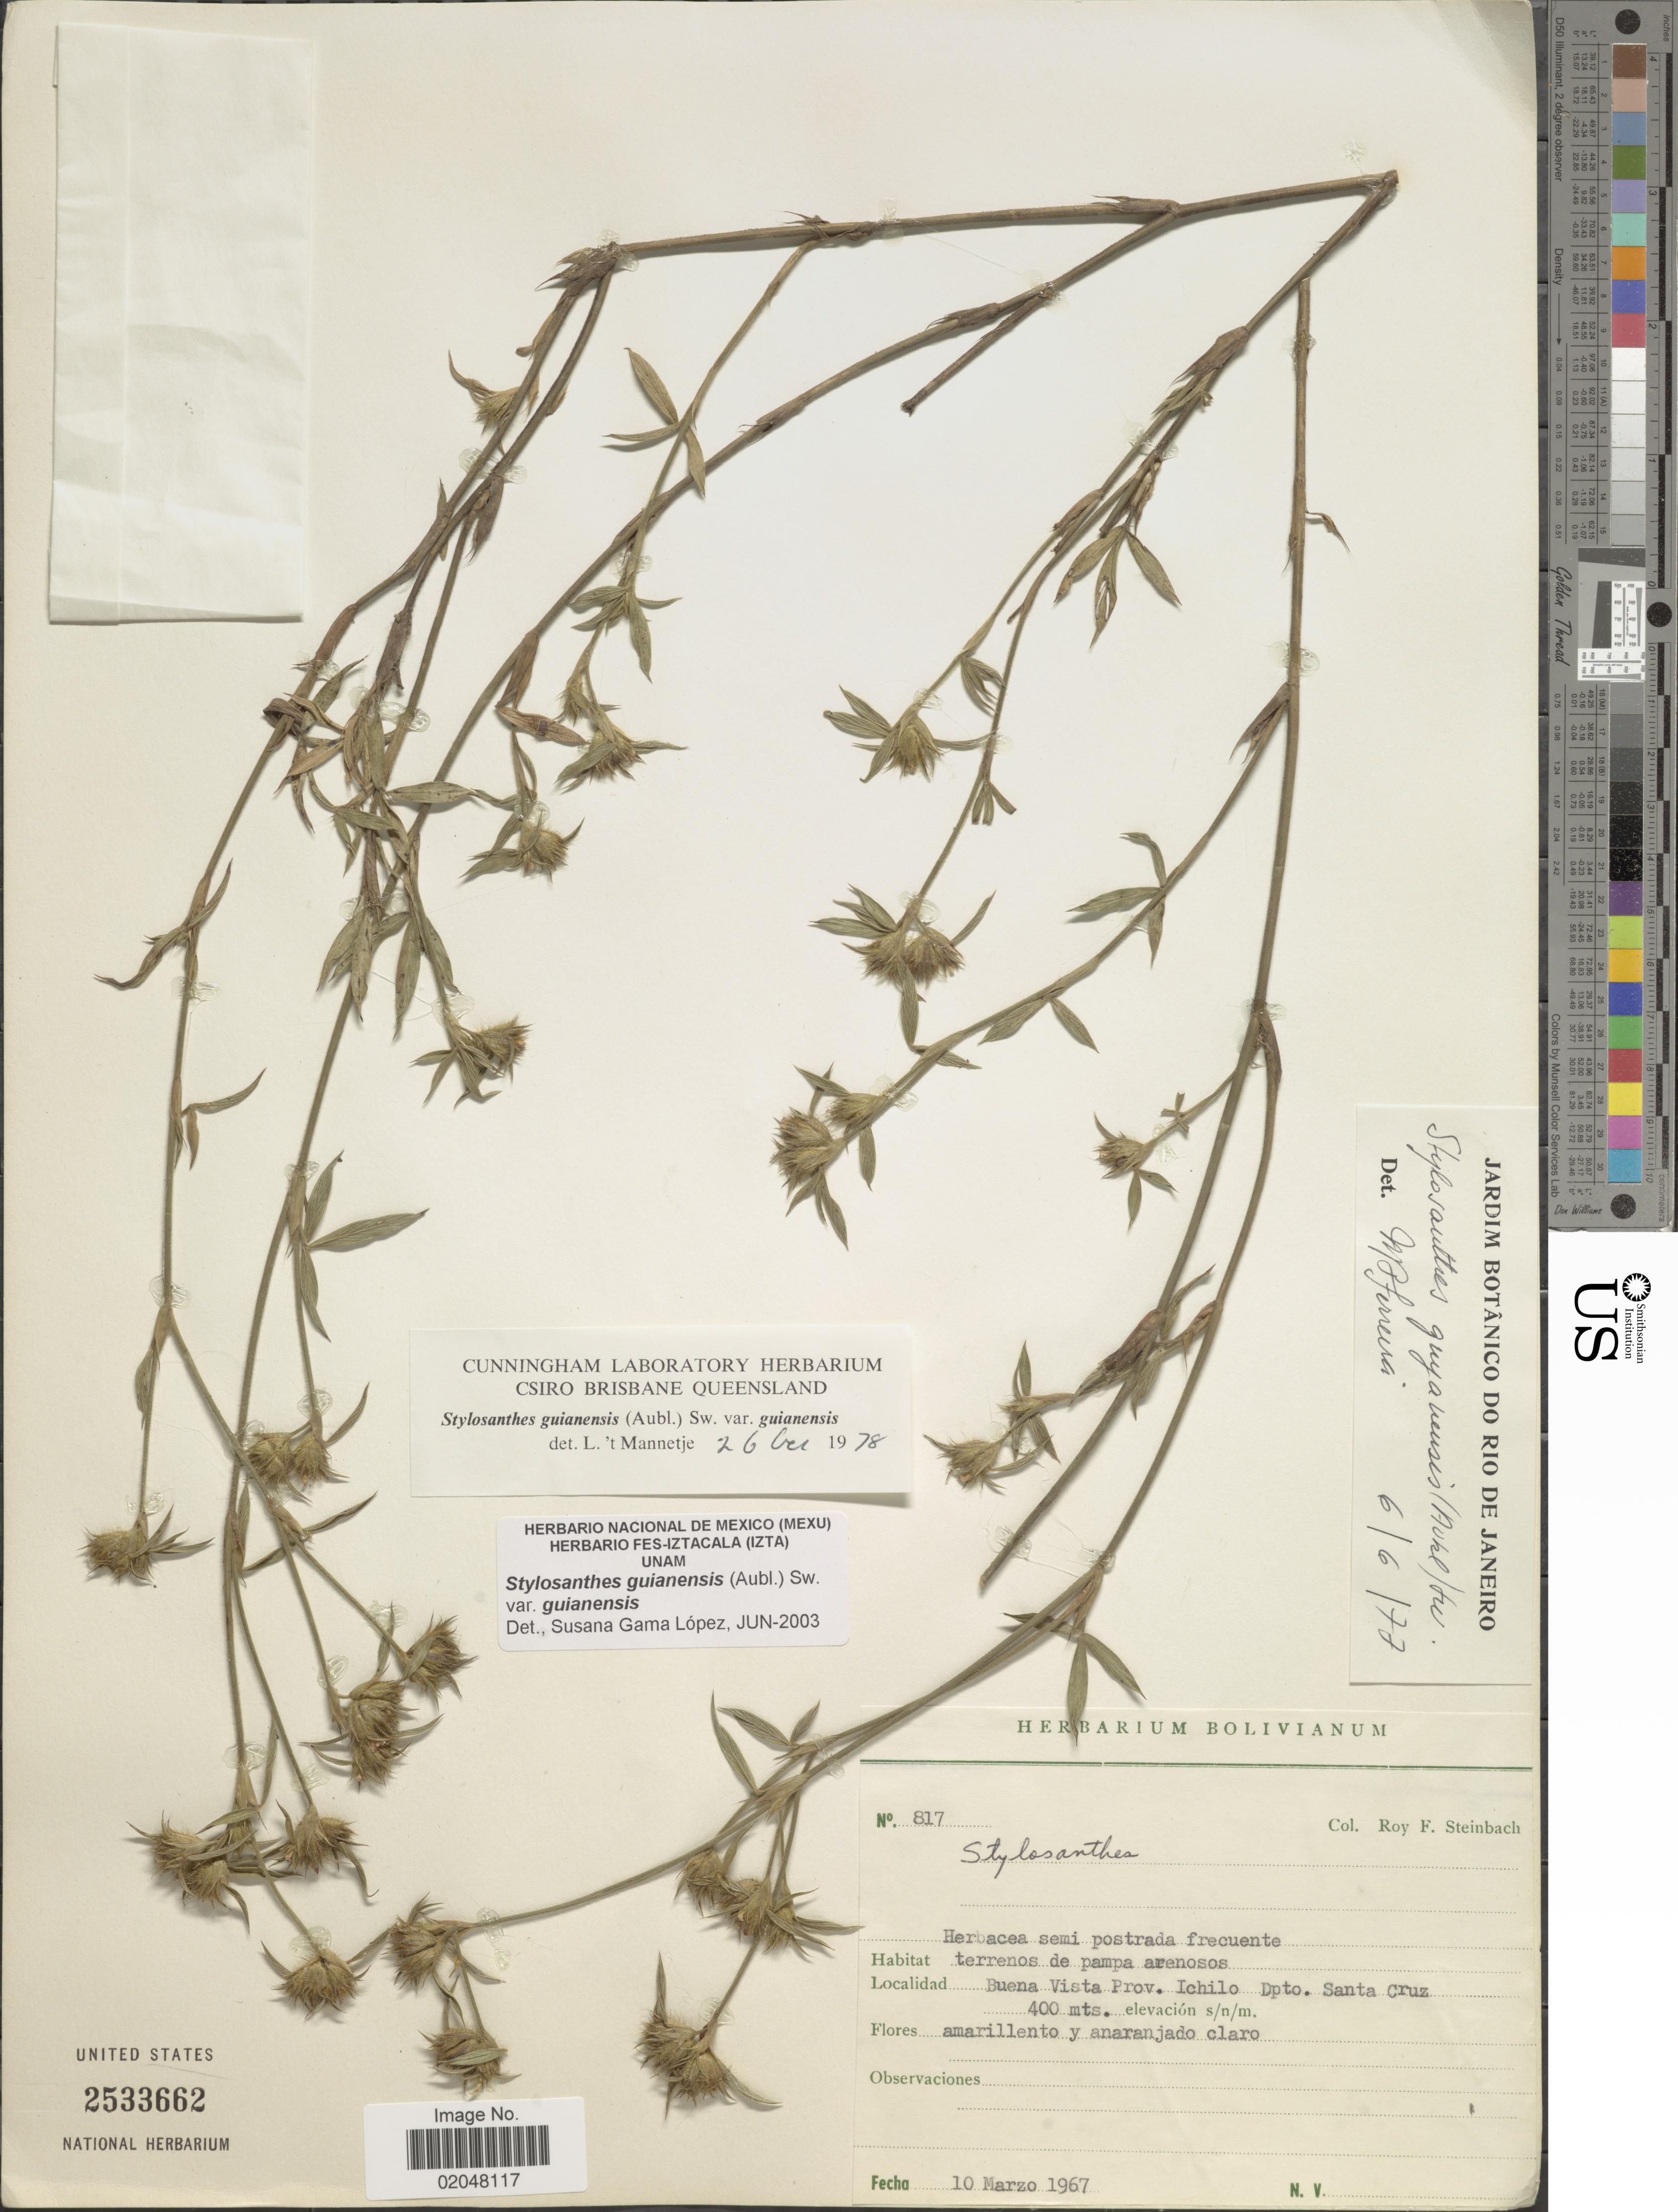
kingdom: Plantae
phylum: Tracheophyta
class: Magnoliopsida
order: Fabales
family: Fabaceae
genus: Stylosanthes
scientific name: Stylosanthes guianensis var. guianensis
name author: (Aubl.) Sw.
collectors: R. F. Steinbach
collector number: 817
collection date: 1967-03-10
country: Bolivia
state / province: Santa Cruz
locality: Buena Vista Prov. Ichilo. Dpto. Santa Cruz.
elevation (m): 400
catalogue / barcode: US 2533662